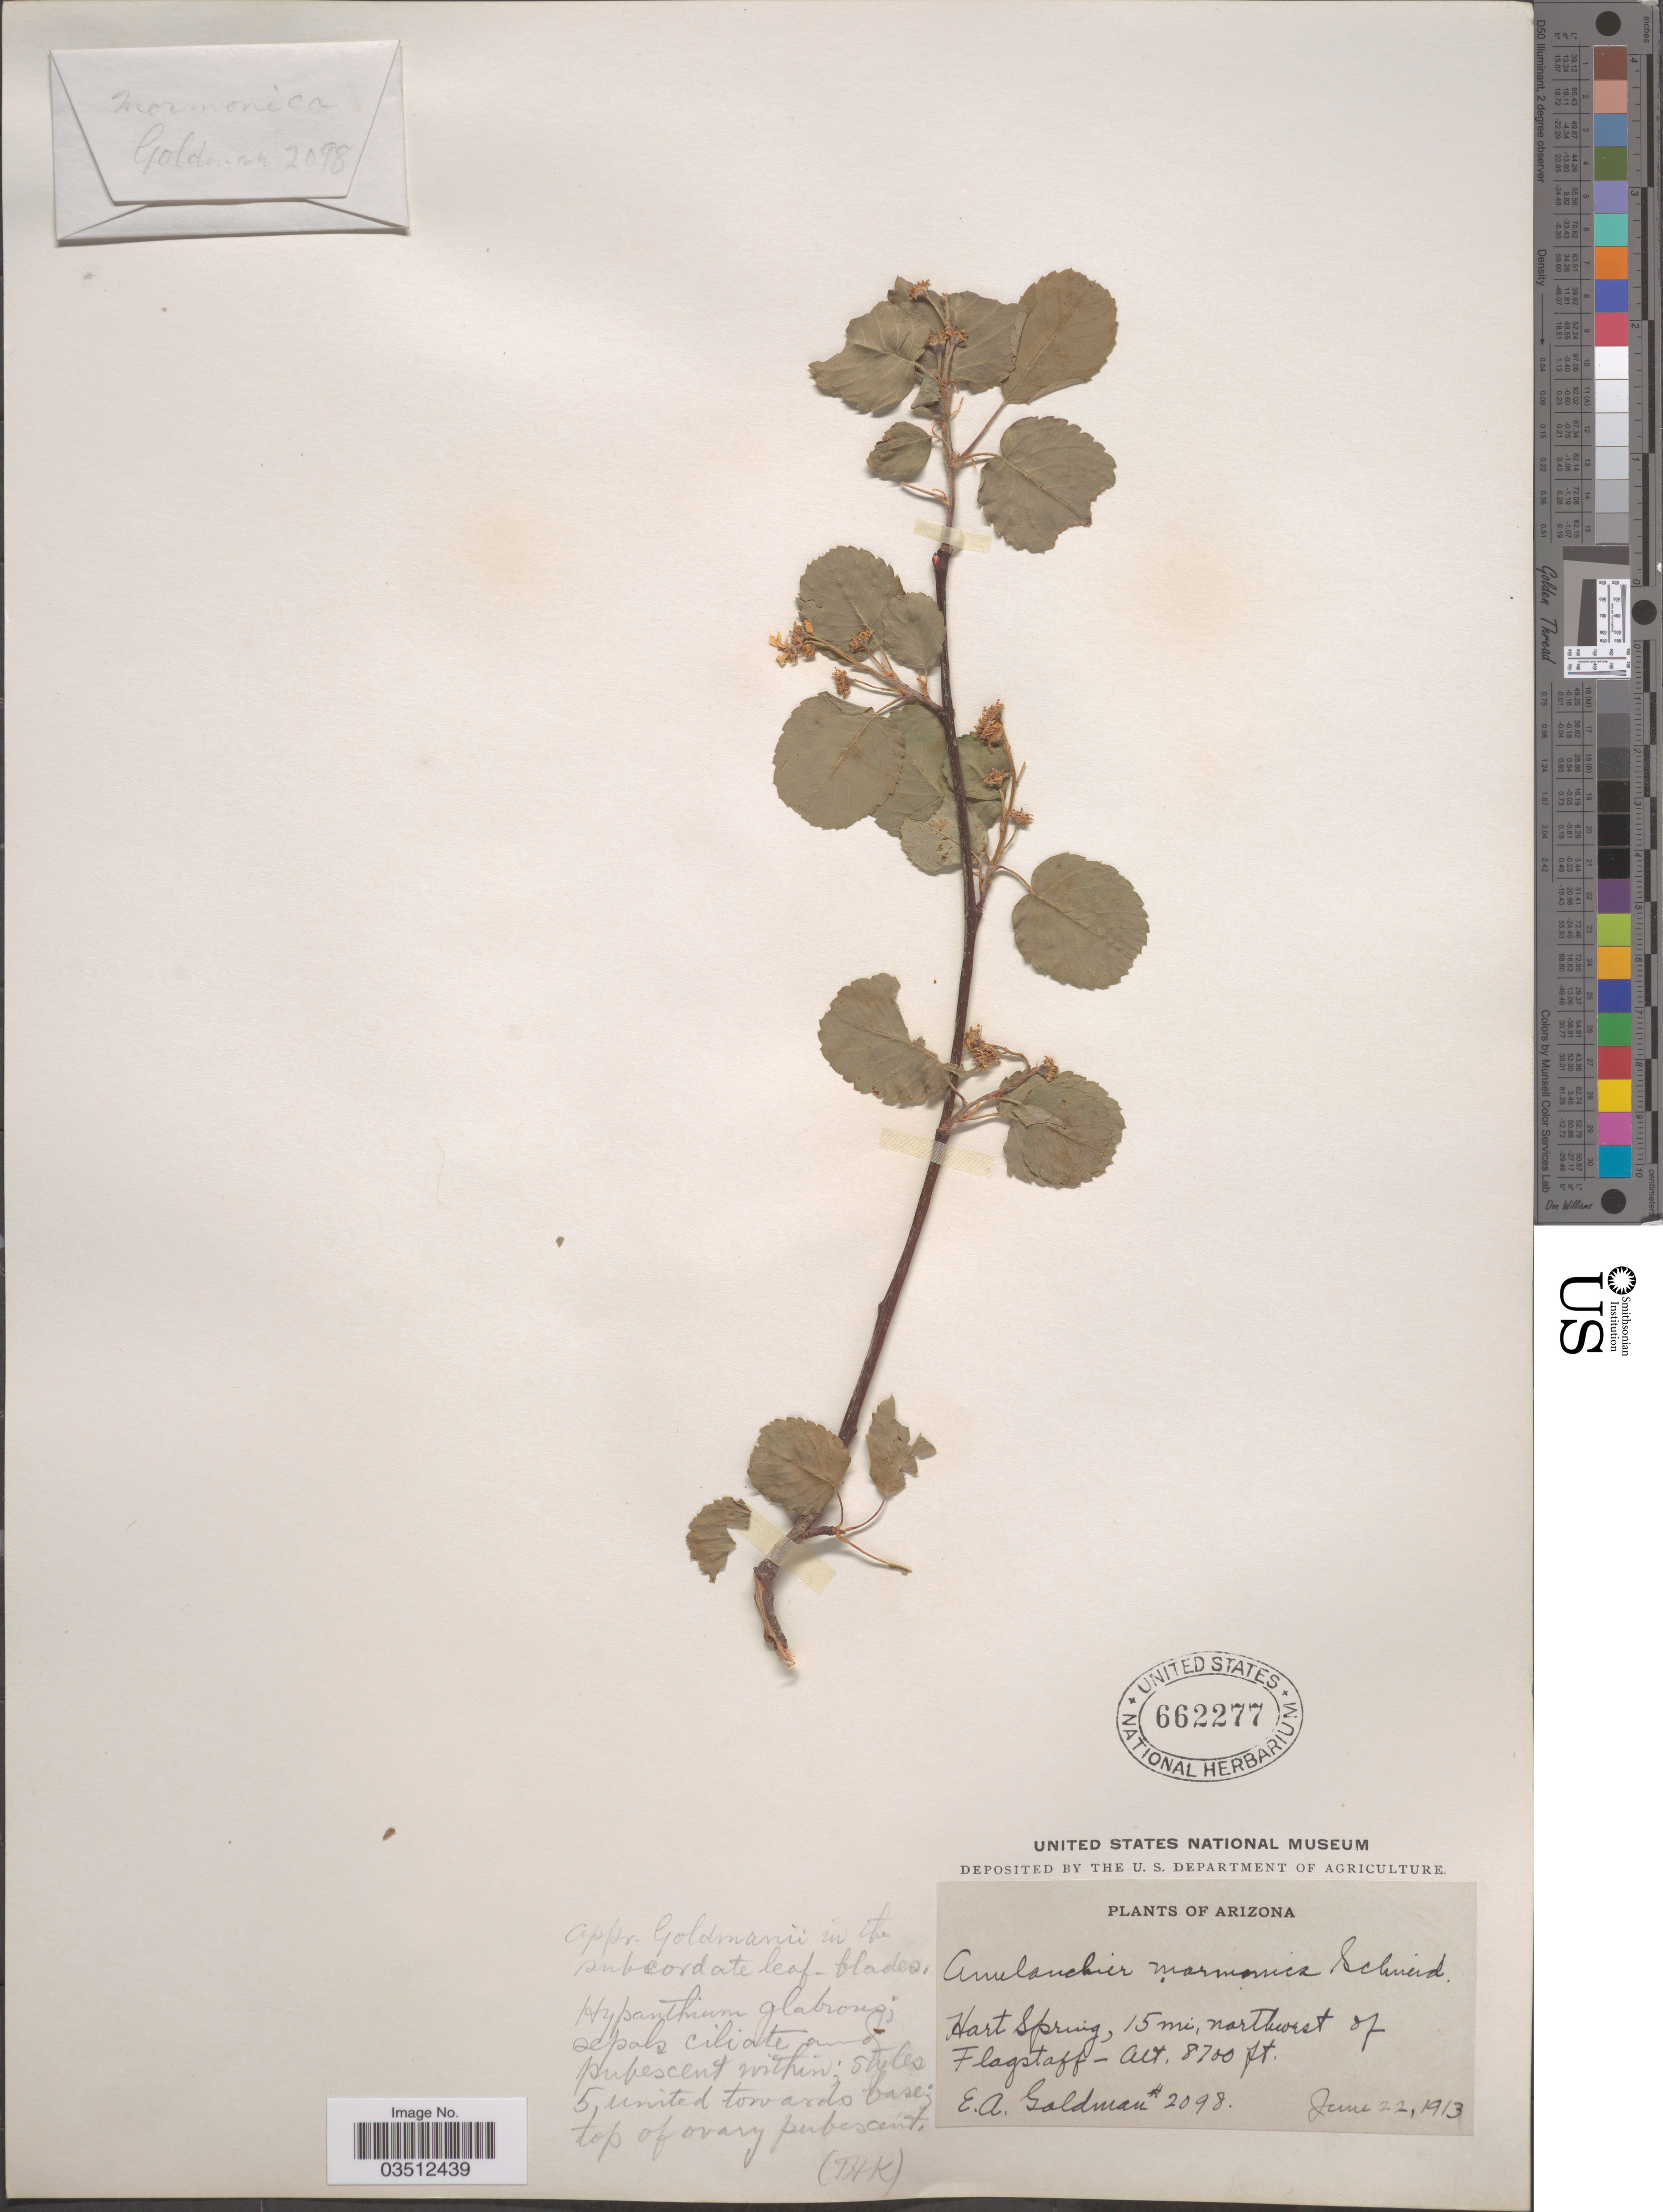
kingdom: Plantae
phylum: Tracheophyta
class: Magnoliopsida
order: Rosales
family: Rosaceae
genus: Amelanchier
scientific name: Amelanchier mormonica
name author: C.K. Schneid.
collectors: E. A. Goldman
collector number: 2098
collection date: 1913-06-22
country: United States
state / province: Arizona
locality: Hart Spring, 15 mi. northwest of Flagstaff.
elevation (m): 2652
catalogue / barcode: US 662277